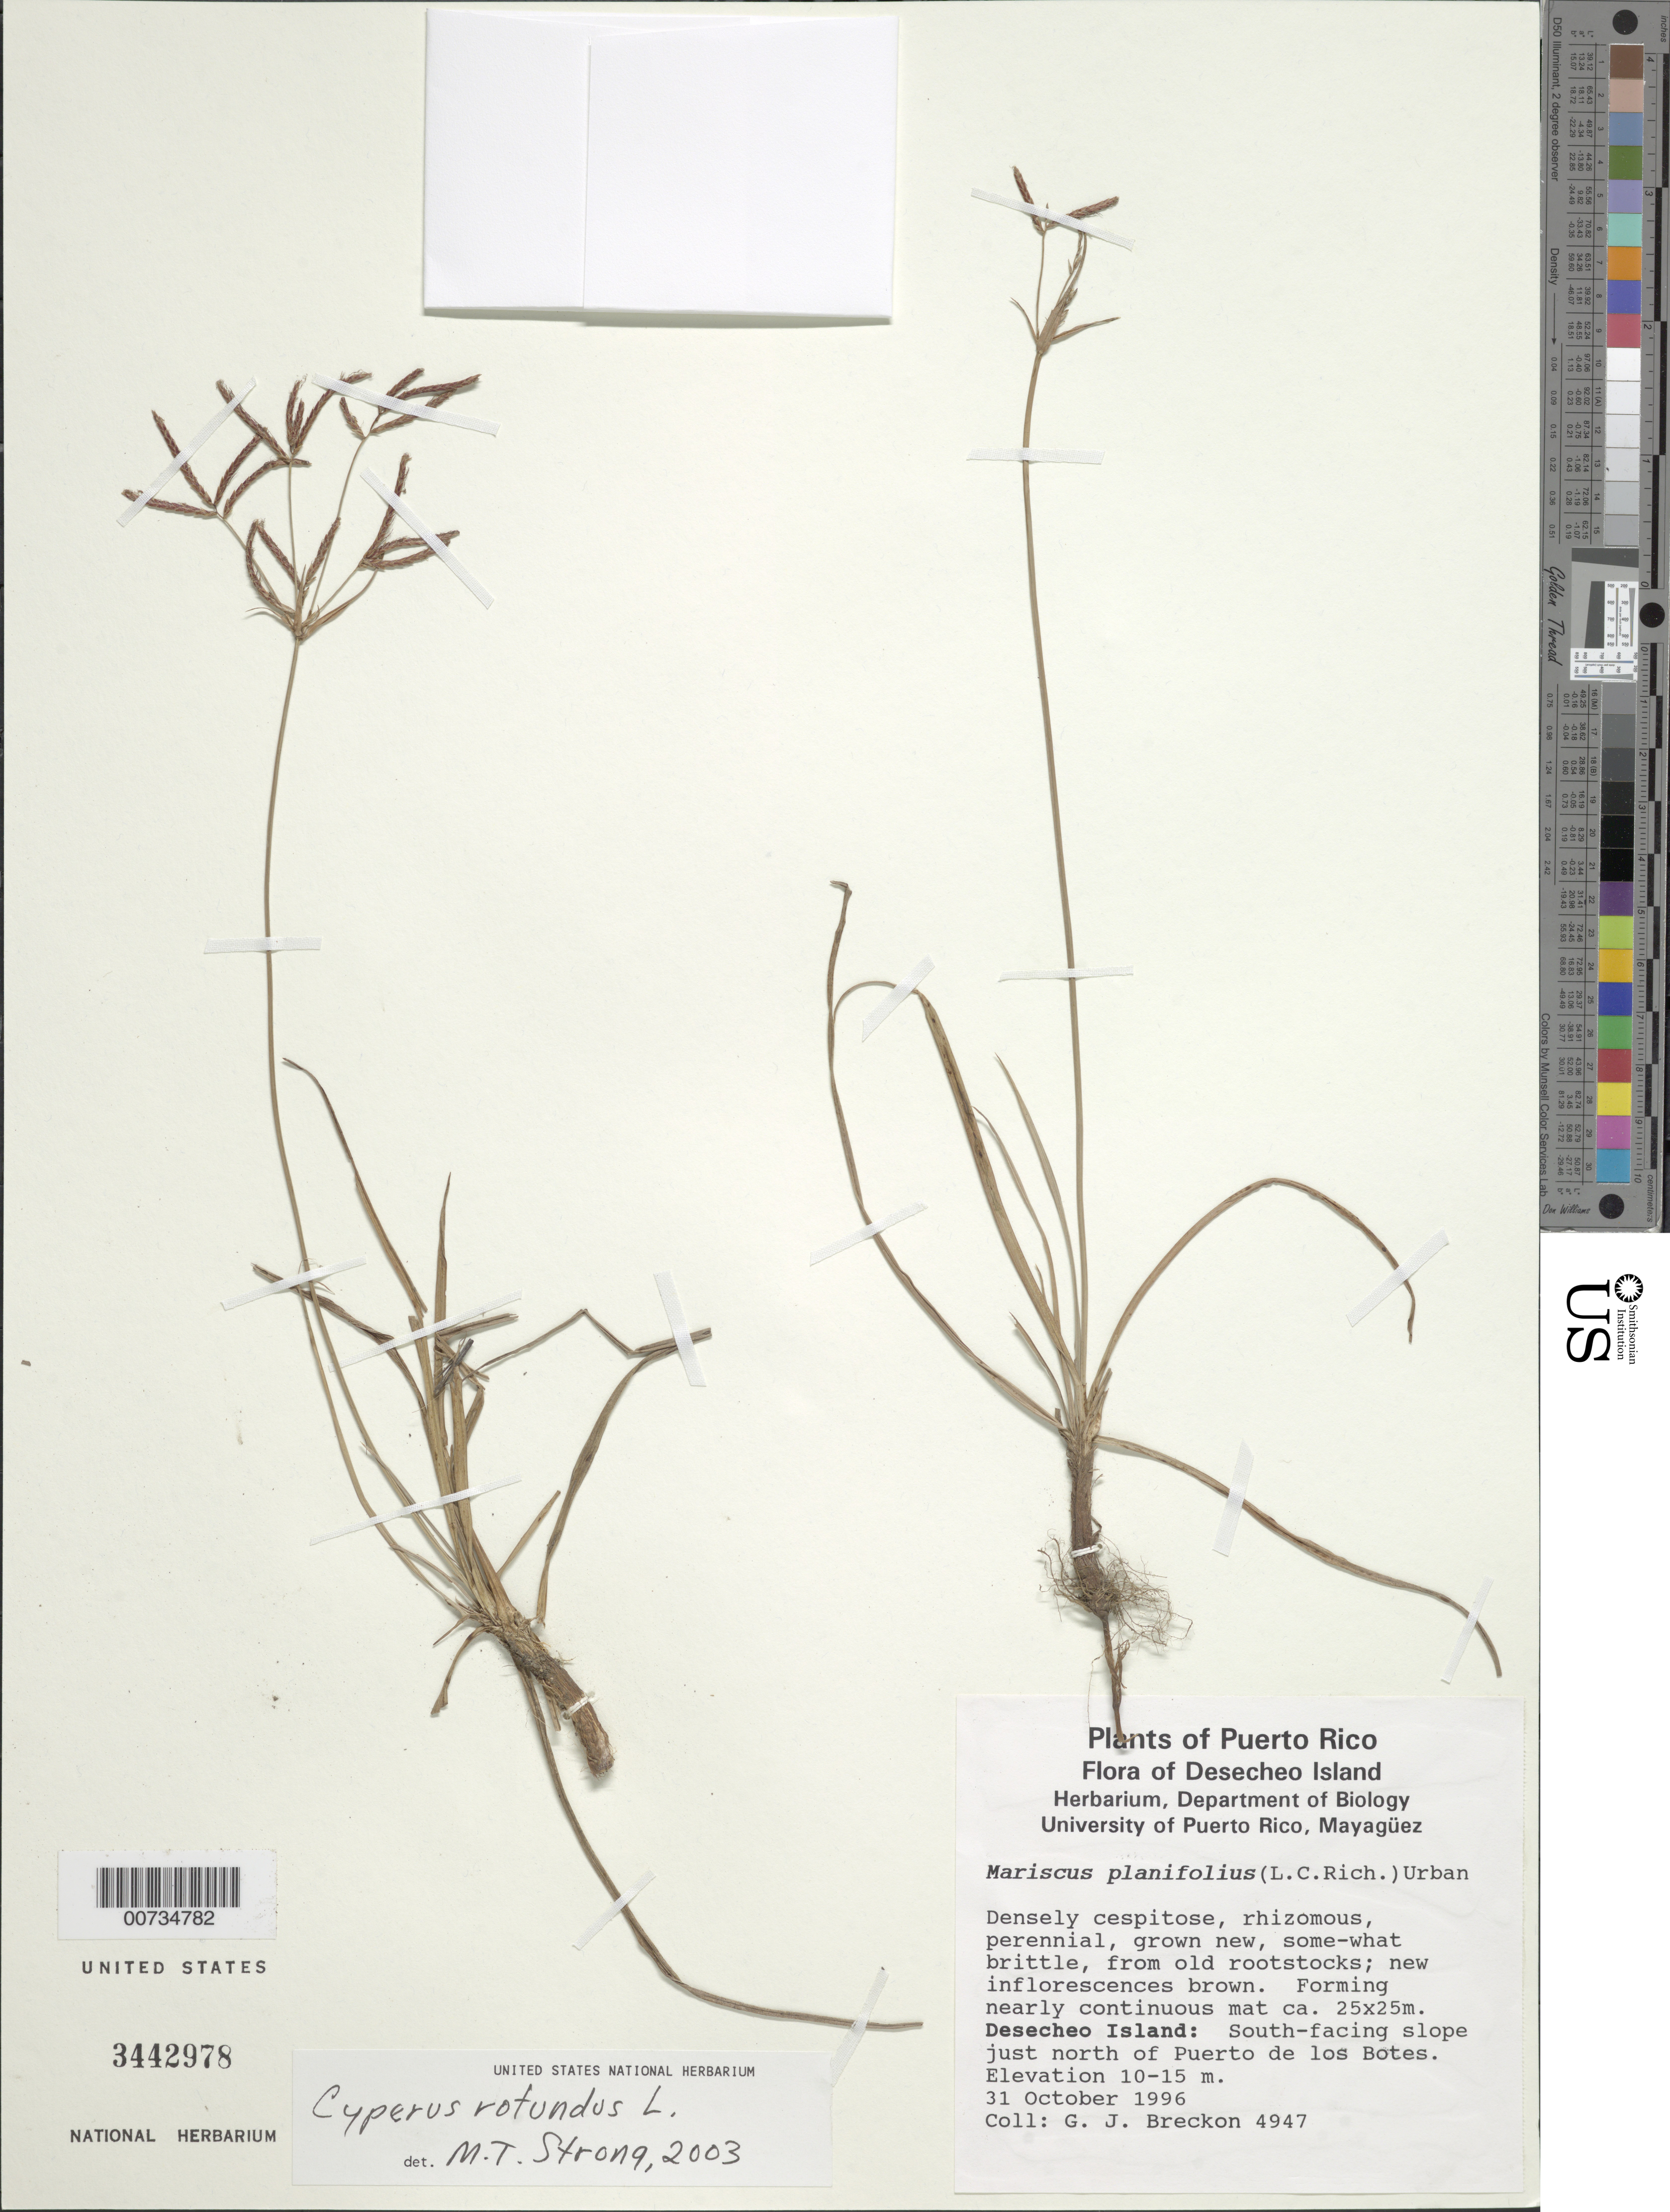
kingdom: Plantae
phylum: Tracheophyta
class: Liliopsida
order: Poales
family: Cyperaceae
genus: Cyperus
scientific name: Cyperus rotundus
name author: L.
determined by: Strong, M. T., (US), Smithsonian Institution - National Museum of Natural History (UNITED STATES)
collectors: G. J. Breckon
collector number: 4947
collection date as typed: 31 Oct 1996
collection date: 1996-10-31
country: Puerto Rico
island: Desecheo I.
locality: Desecheo Island: south-facing slope just N of Puerto de los Botes.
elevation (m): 10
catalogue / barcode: US 3442978